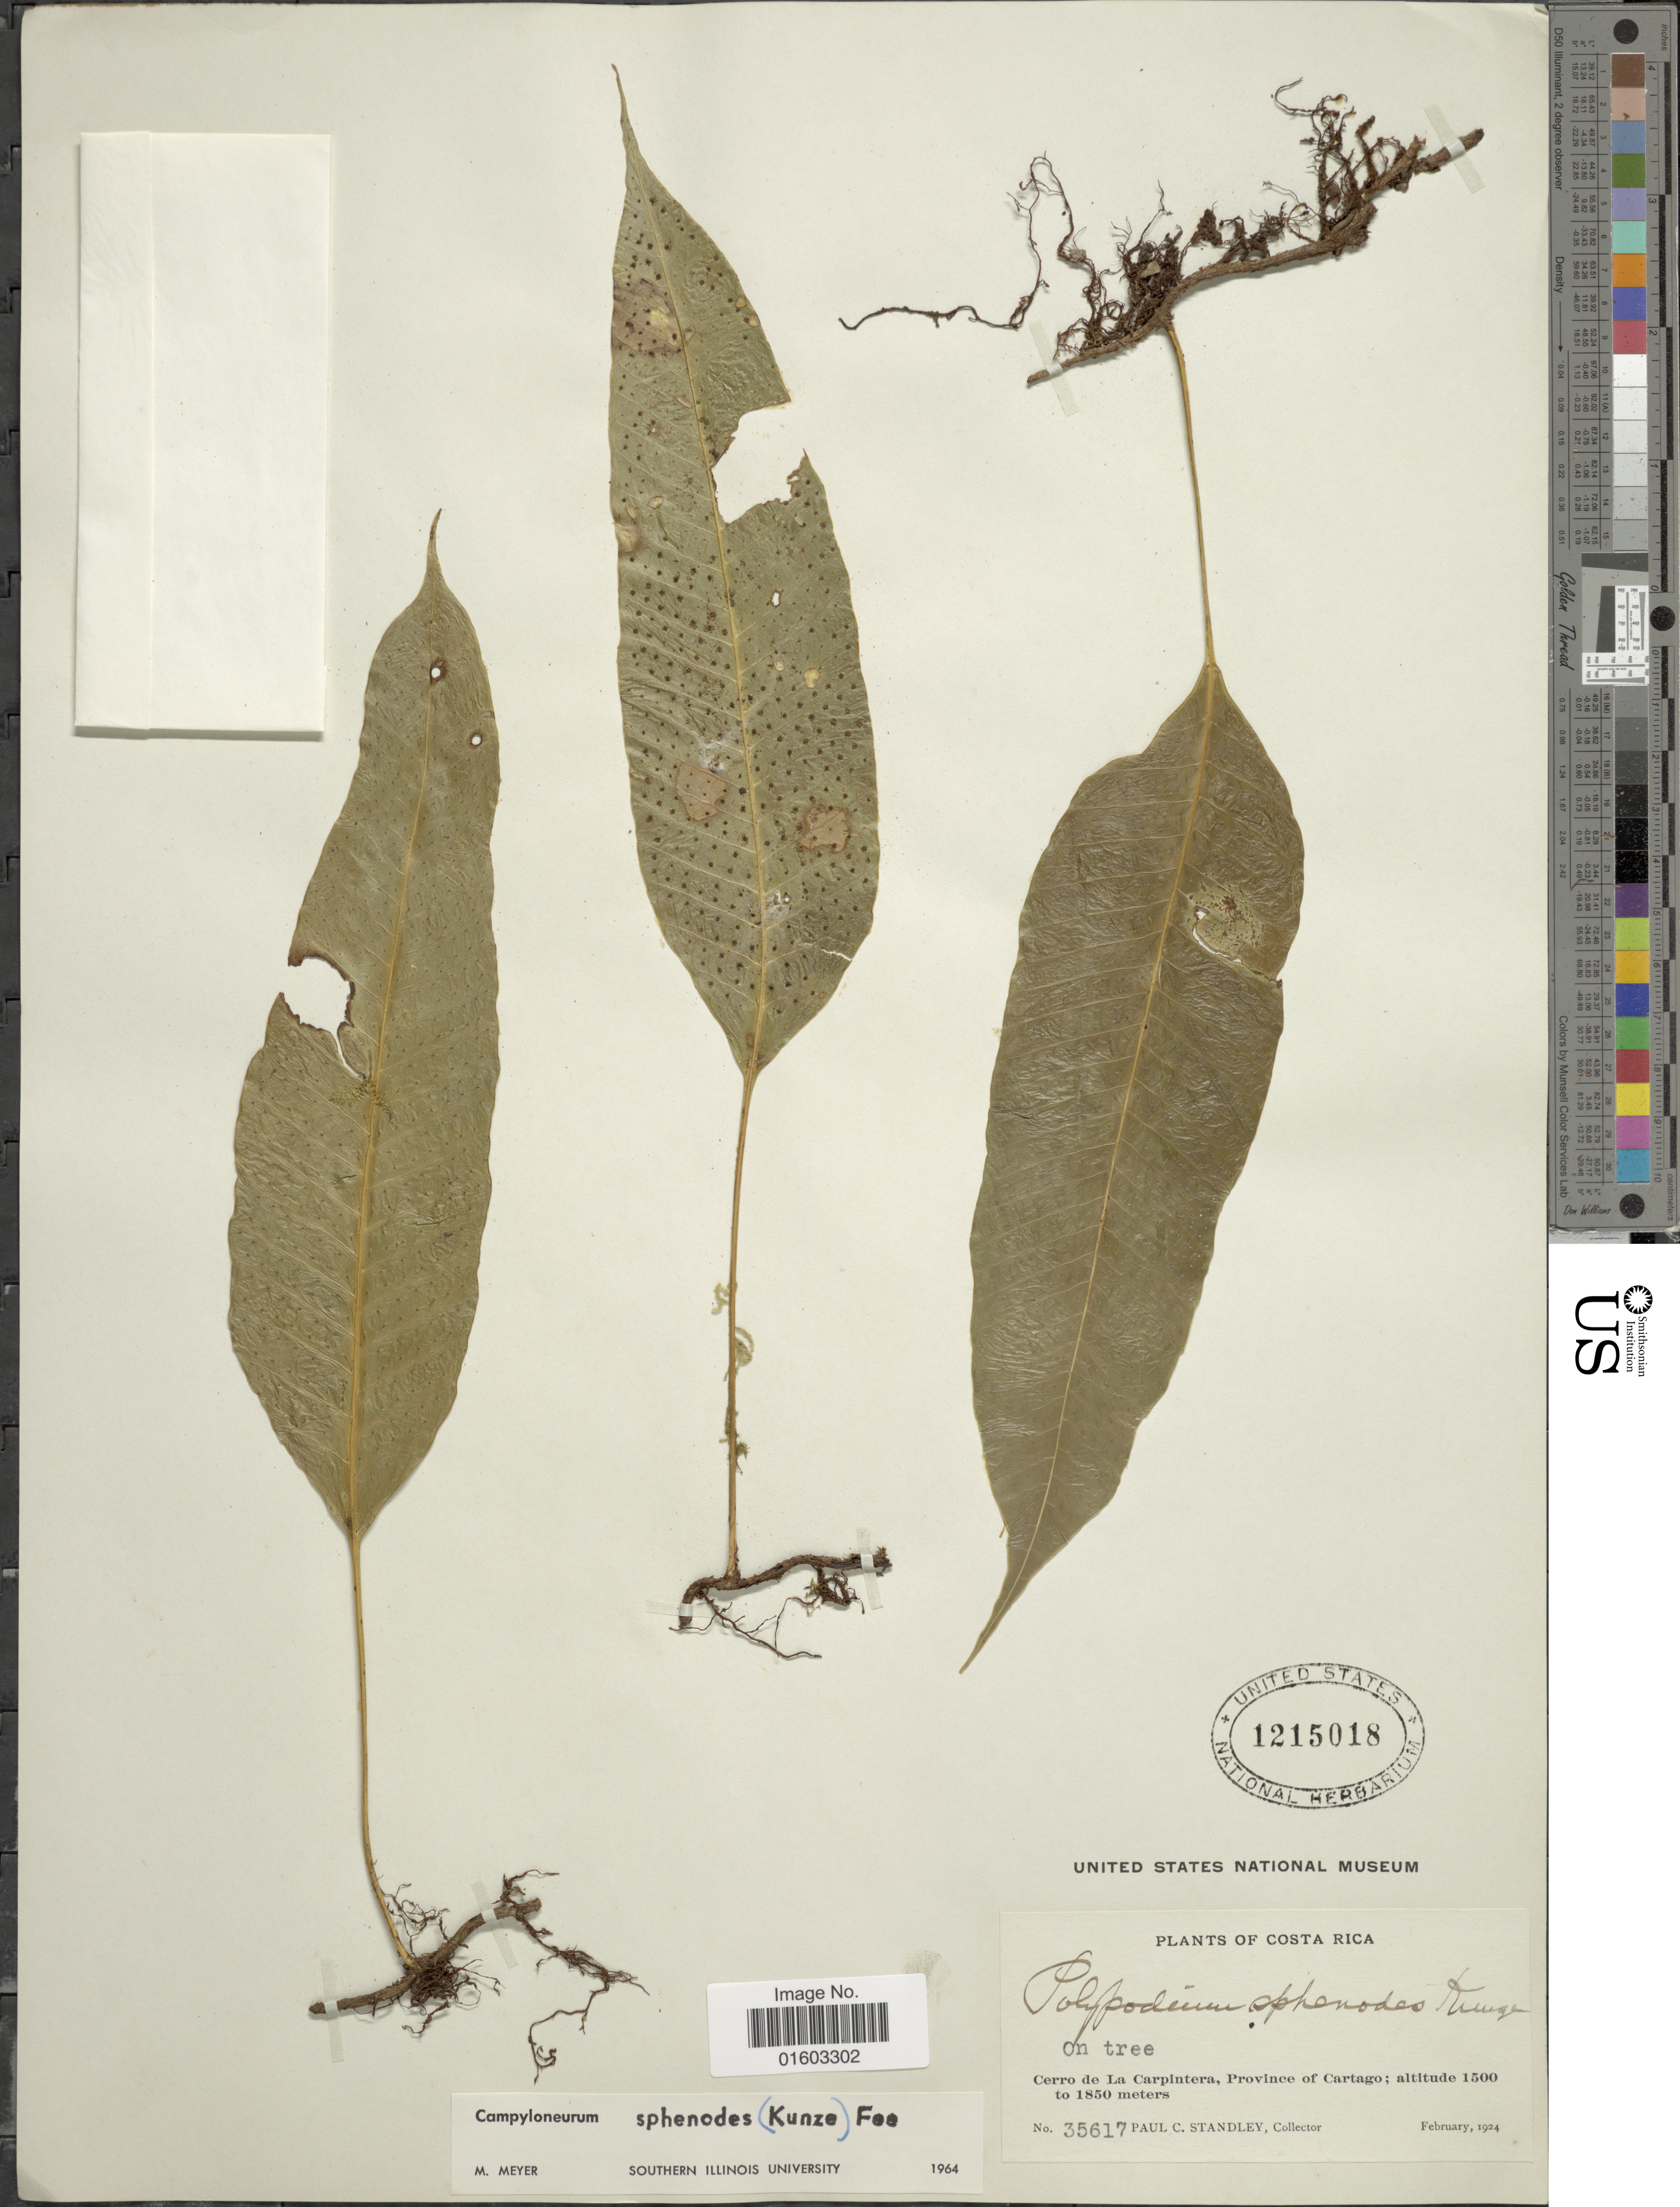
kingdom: Plantae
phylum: Tracheophyta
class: Polypodiopsida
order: Polypodiales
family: Polypodiaceae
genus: Campyloneurum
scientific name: Campyloneurum wercklei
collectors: P. C. Standley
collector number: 35617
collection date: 1924-02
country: Costa Rica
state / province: Cartago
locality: Cerro de La Carpintera, Province of Cartago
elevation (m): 1500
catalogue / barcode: US 1215018